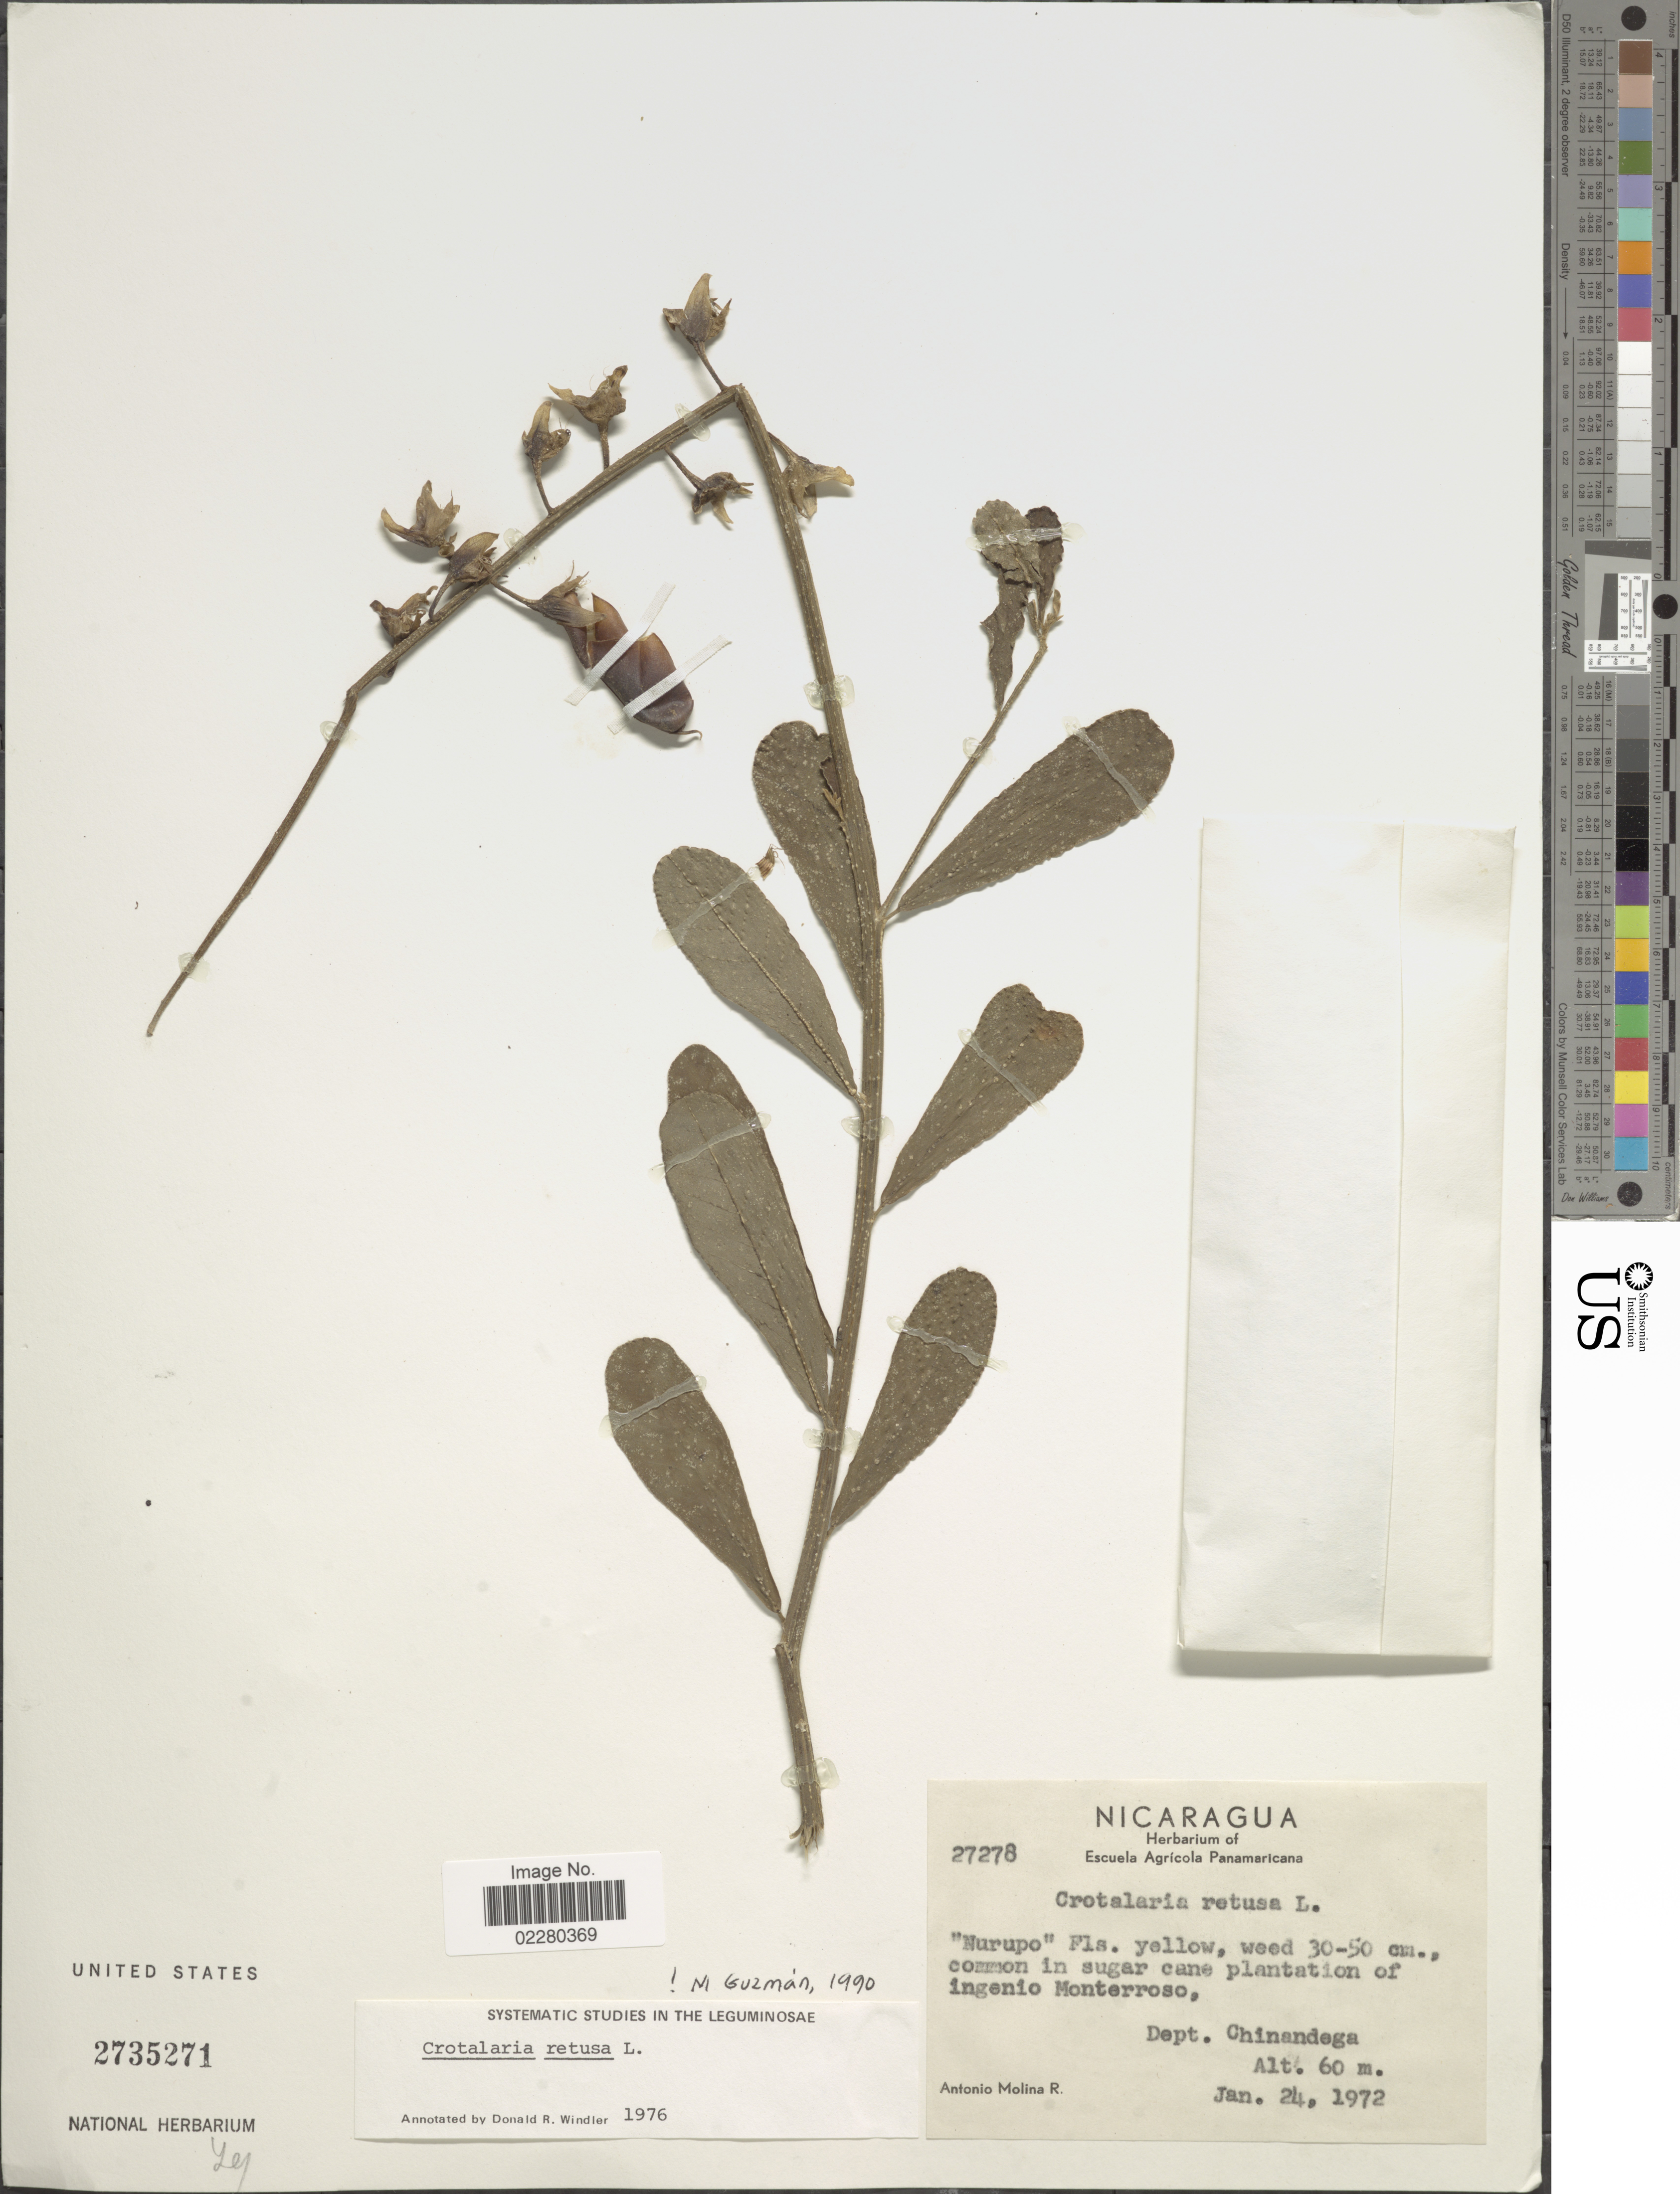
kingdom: Plantae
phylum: Tracheophyta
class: Magnoliopsida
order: Fabales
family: Fabaceae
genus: Crotalaria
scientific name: Crotalaria retusa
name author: L.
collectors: A. Molina R.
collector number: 27278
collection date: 1972-01-24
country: Nicaragua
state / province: Chinandega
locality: Common in sugar cane plantation of ingenio Monterroso, Dept. Chinandega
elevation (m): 60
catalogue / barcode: US 2735271